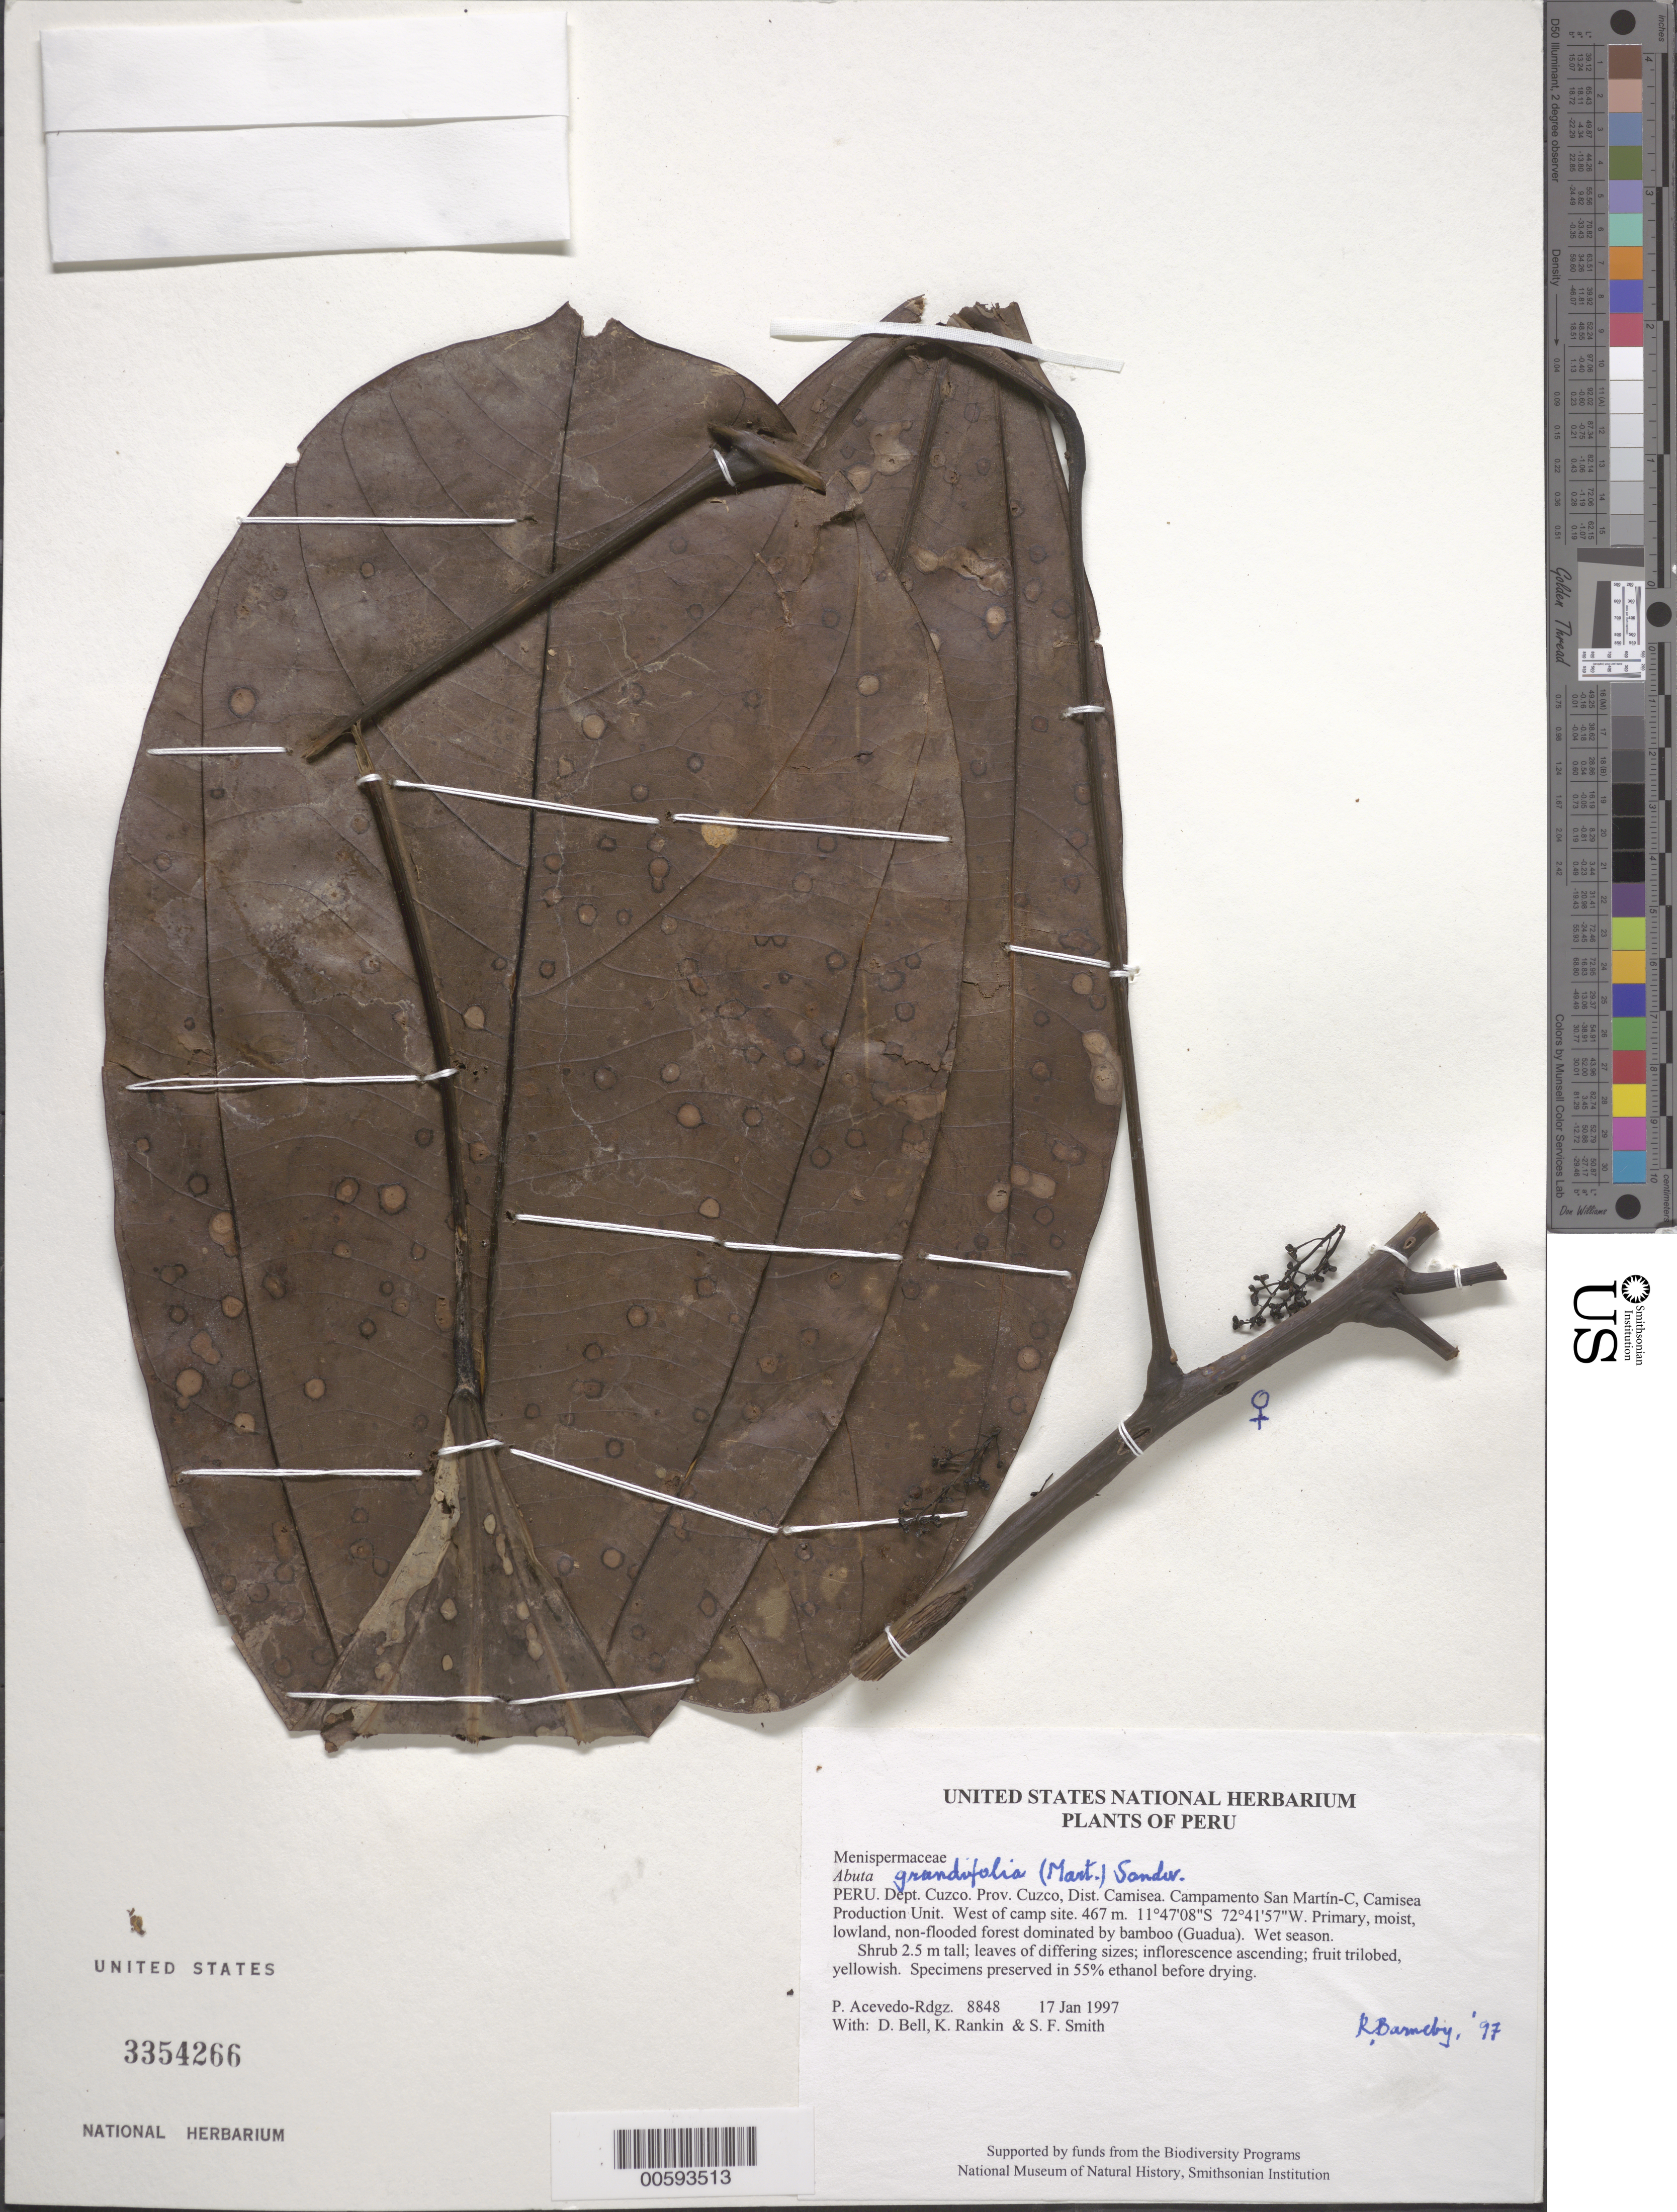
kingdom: Plantae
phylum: Tracheophyta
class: Magnoliopsida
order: Ranunculales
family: Menispermaceae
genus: Abuta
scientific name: Abuta grandifolia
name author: (Mart.) Sandwith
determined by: Barneby, Rupert C., (NY)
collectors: P. Acevedo-Rodr., D. A. Bell, K. B. Rankin & S.F. Smith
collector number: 8848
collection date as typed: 17 Jan 1997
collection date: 1997-01-17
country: Peru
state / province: Cusco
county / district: Cusco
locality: Districto Camisea, Campamento San Martín-C, Camisea Production Unit. West of camp site.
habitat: Primary, moist, lowland, non-flooded forest dominated by bamboo (Guadua). Wet season.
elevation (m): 467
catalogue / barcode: US 3354266